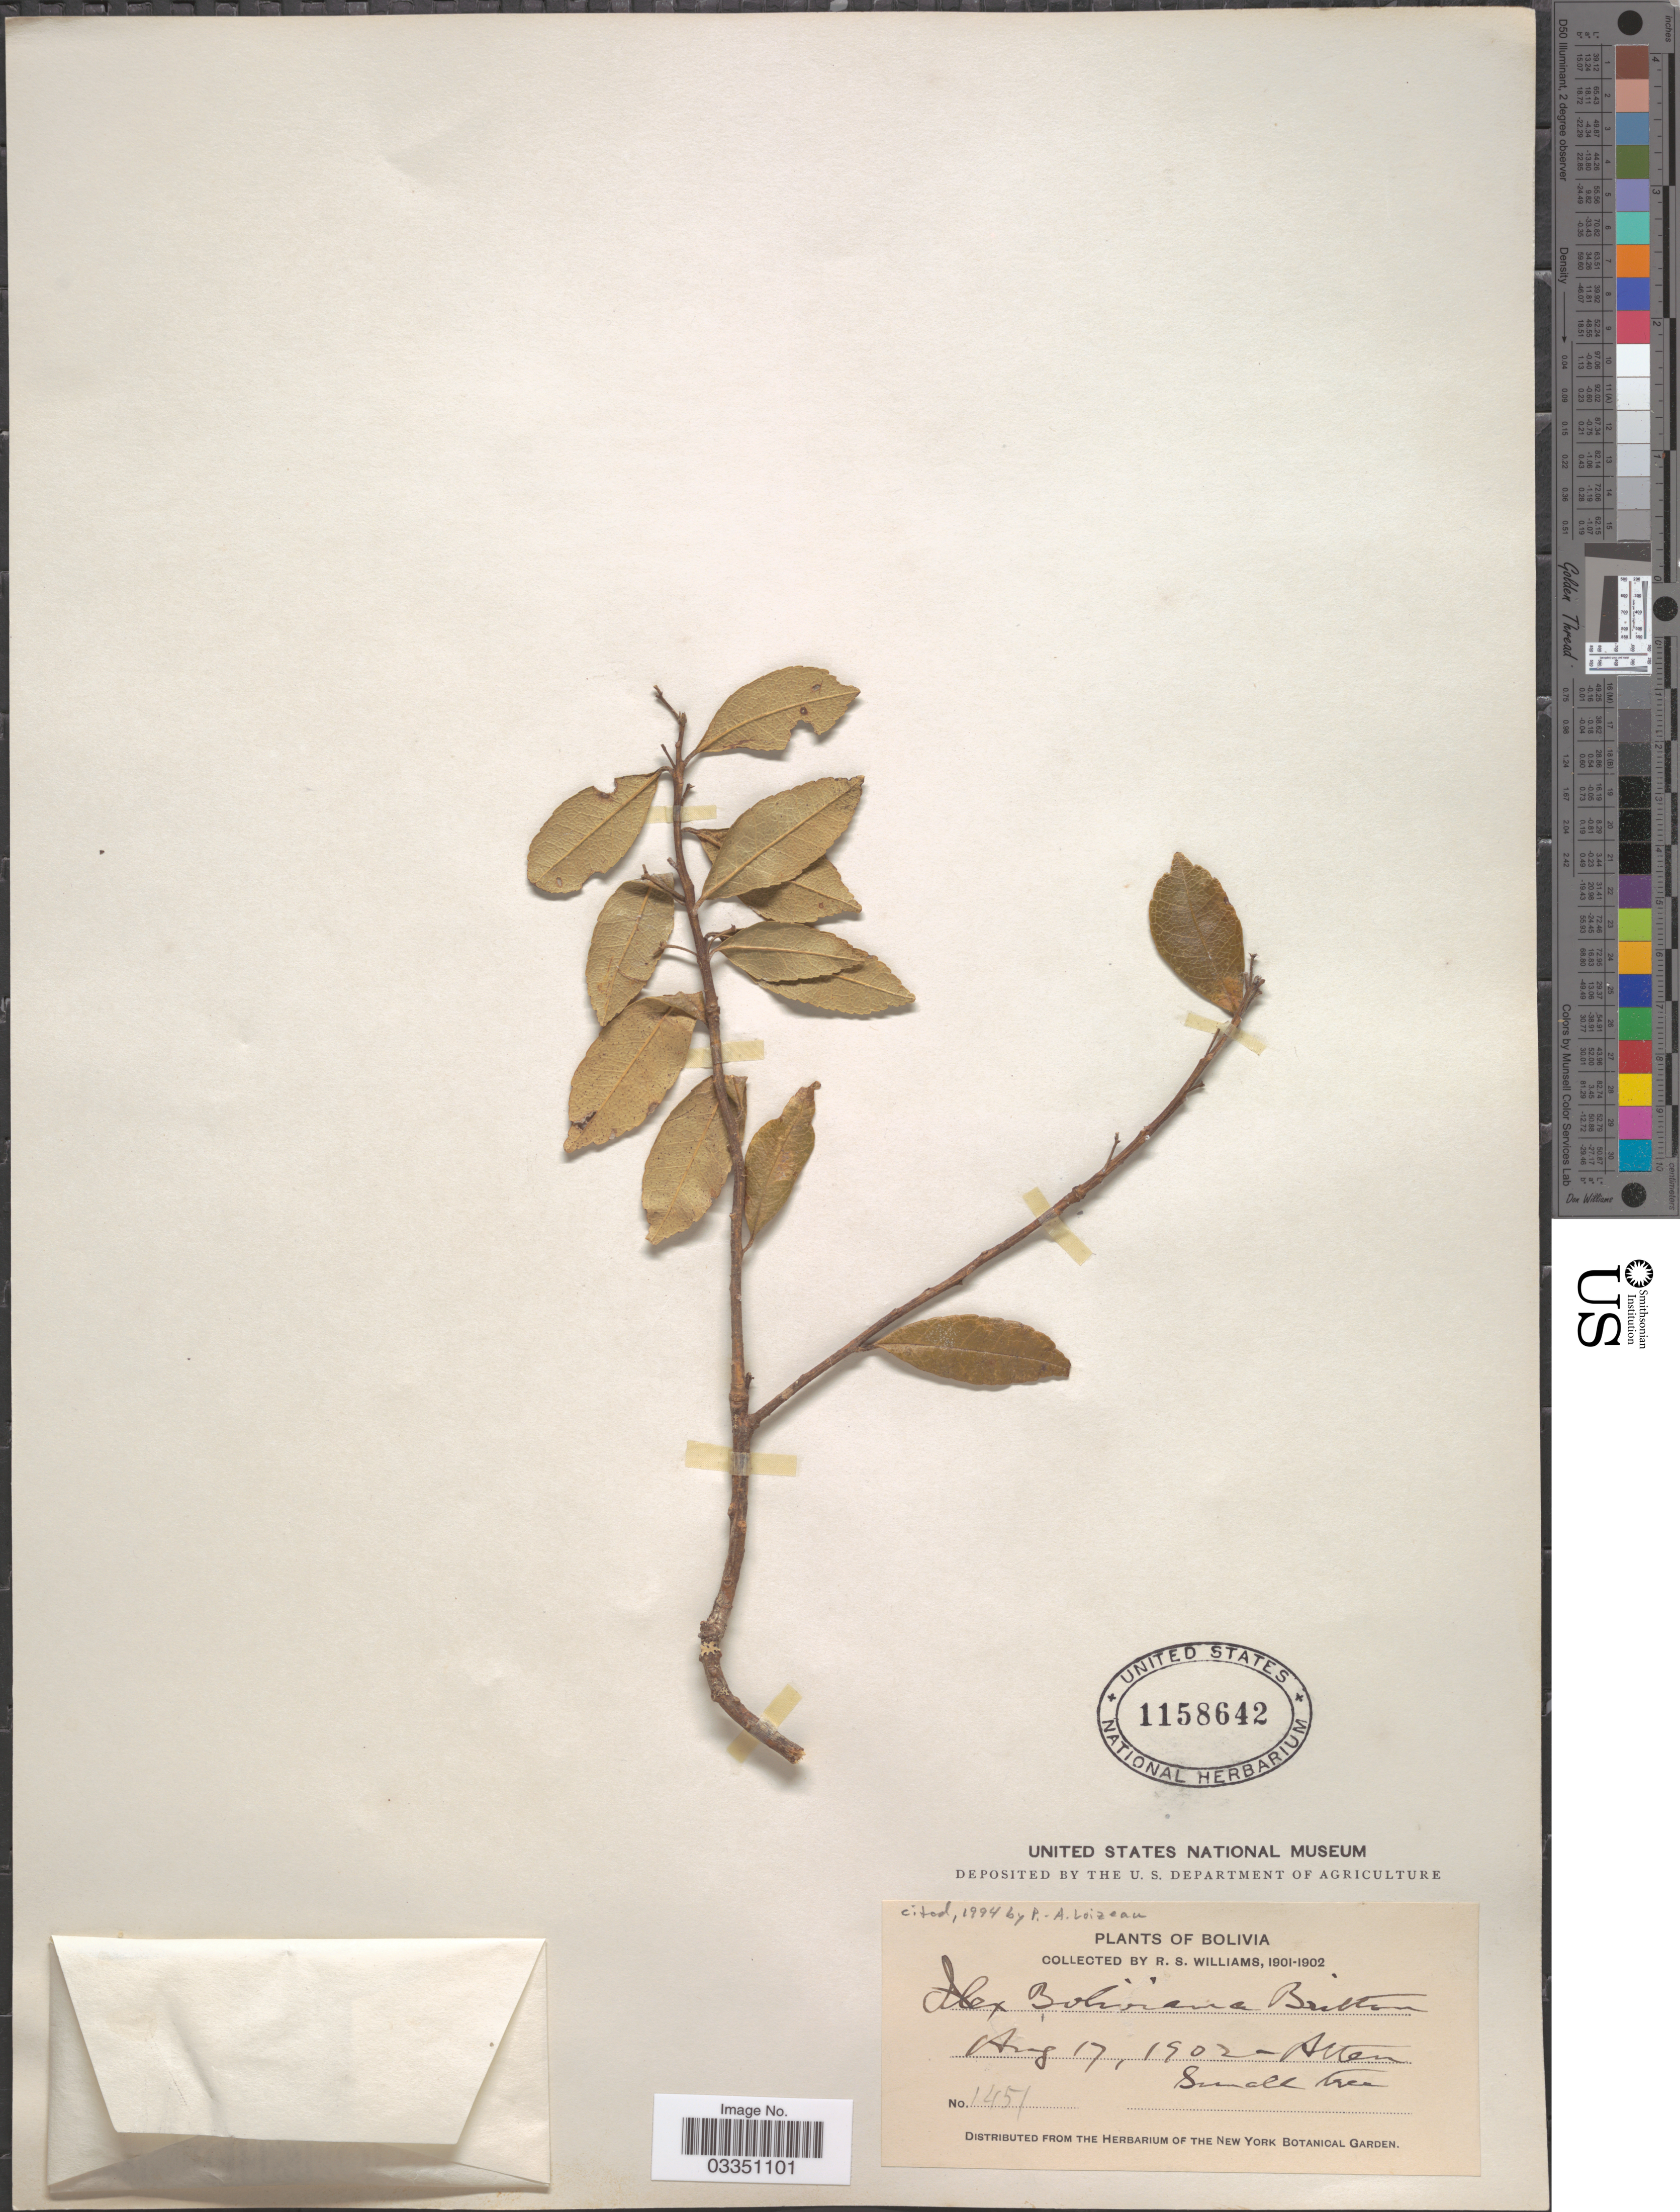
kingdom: Plantae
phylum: Tracheophyta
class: Magnoliopsida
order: Aquifoliales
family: Aquifoliaceae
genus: Ilex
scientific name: Ilex boliviana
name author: Britton ex Rusby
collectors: R. S. Williams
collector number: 1451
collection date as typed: Aug. 17, 1902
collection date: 1902-08-17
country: Bolivia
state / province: La Paz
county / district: Franz Tamayo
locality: Atén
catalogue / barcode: US 1158642